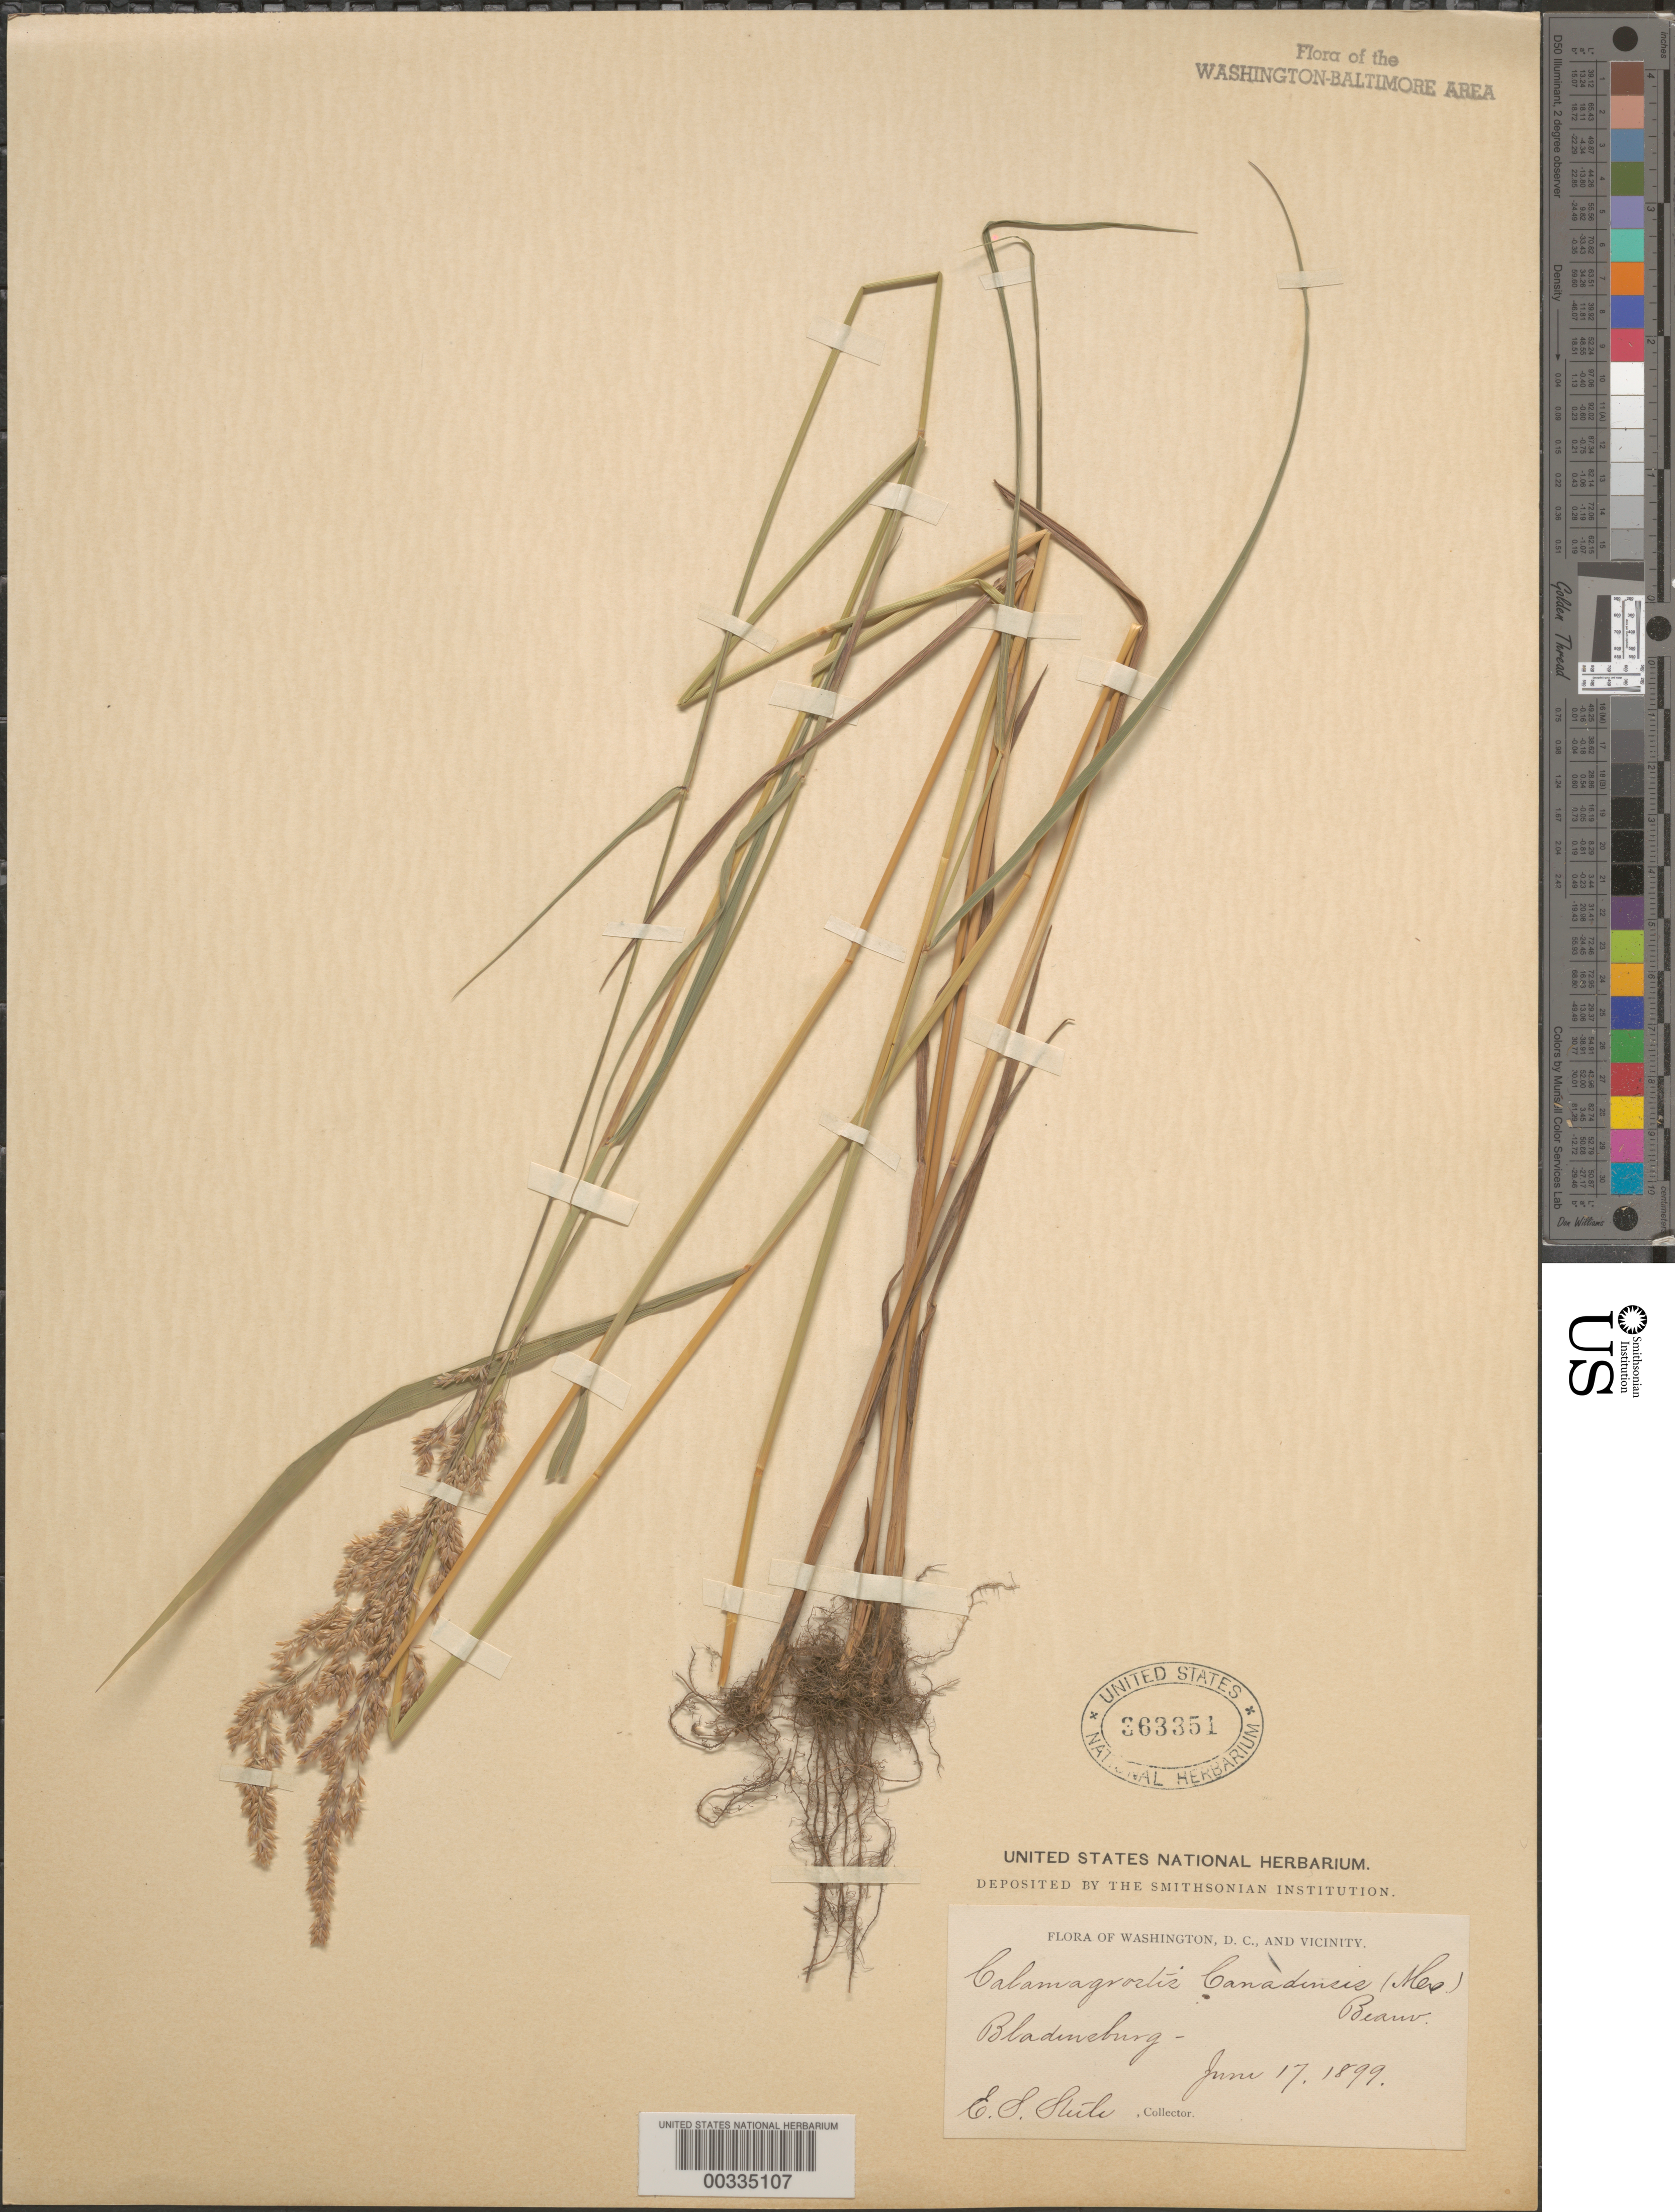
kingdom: Plantae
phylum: Tracheophyta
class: Liliopsida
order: Poales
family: Poaceae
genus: Calamagrostis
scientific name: Calamagrostis canadensis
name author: (Michx.) P. Beauv.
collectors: E. Steele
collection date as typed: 17 Jun 1899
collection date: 1899-06-17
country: United States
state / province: Maryland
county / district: Prince George's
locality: Bladensburg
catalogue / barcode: US 363351